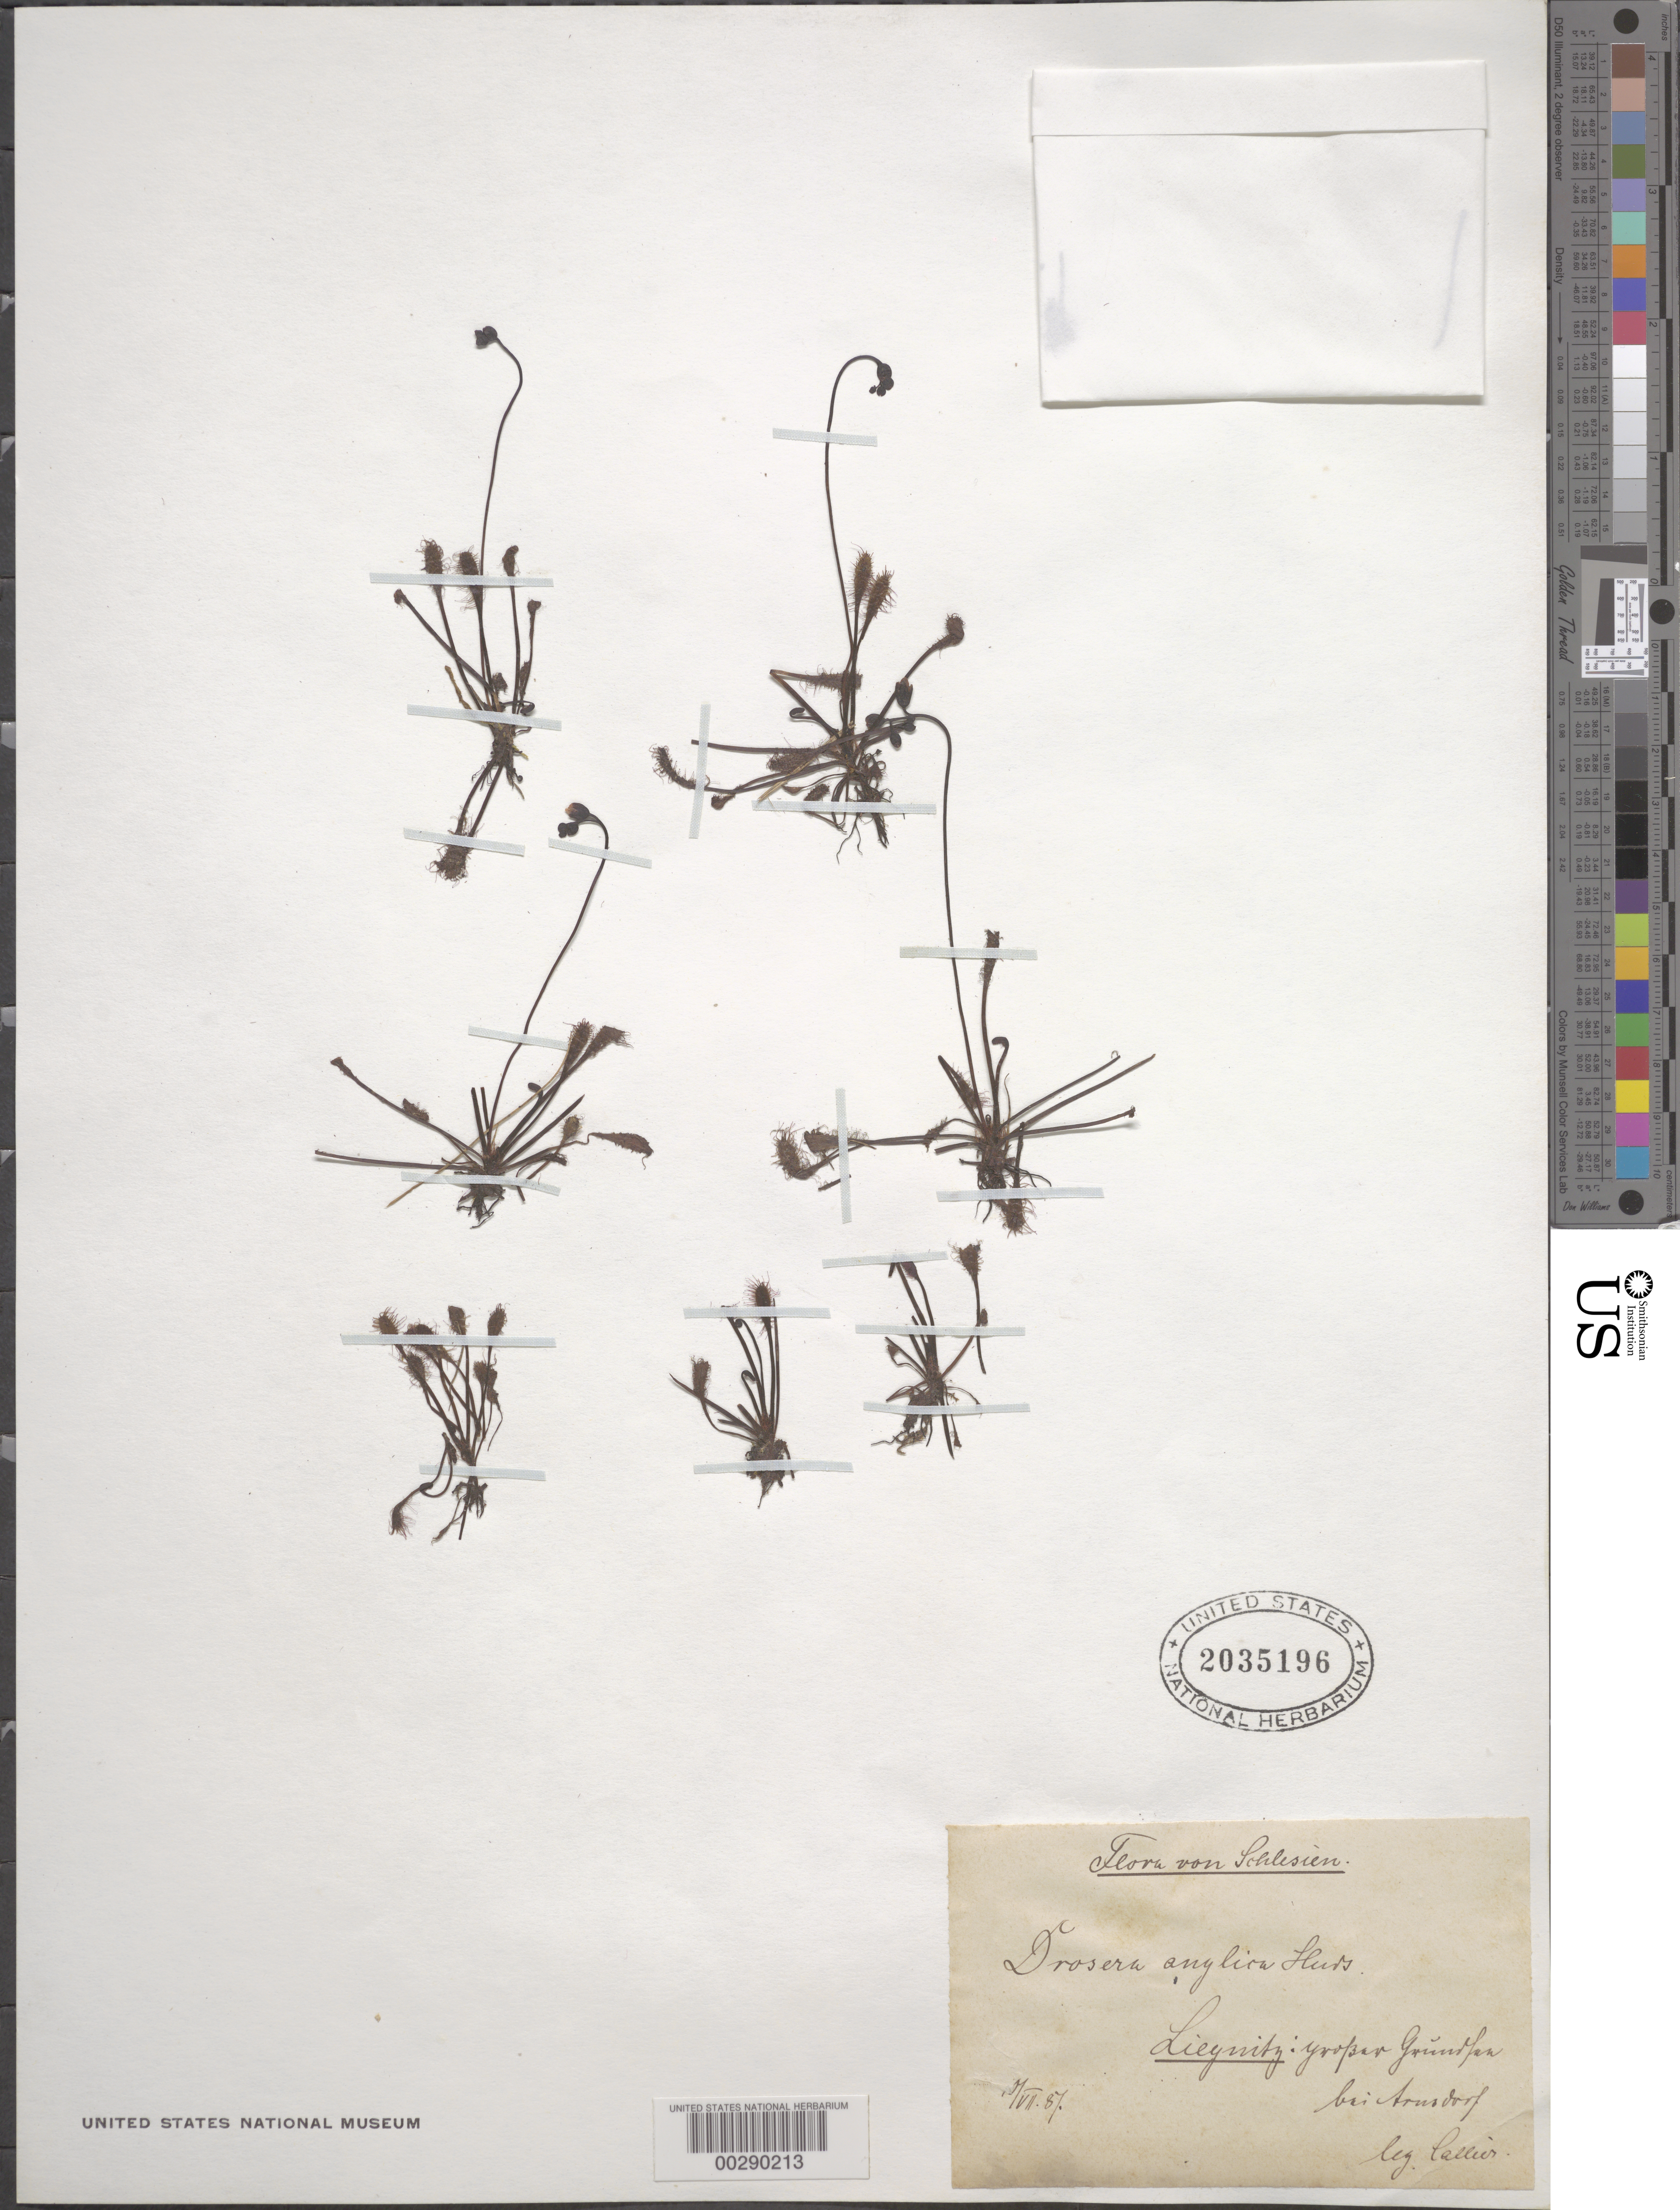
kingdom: Plantae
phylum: Tracheophyta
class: Magnoliopsida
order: Caryophyllales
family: Droseraceae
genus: Drosera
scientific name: Drosera anglica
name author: Huds.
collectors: -- Callier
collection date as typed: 10 Jul 1887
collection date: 1887-07-10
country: Poland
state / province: Dolnoslaskie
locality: Liegnitz, bei arusdorf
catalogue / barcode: US 2035196